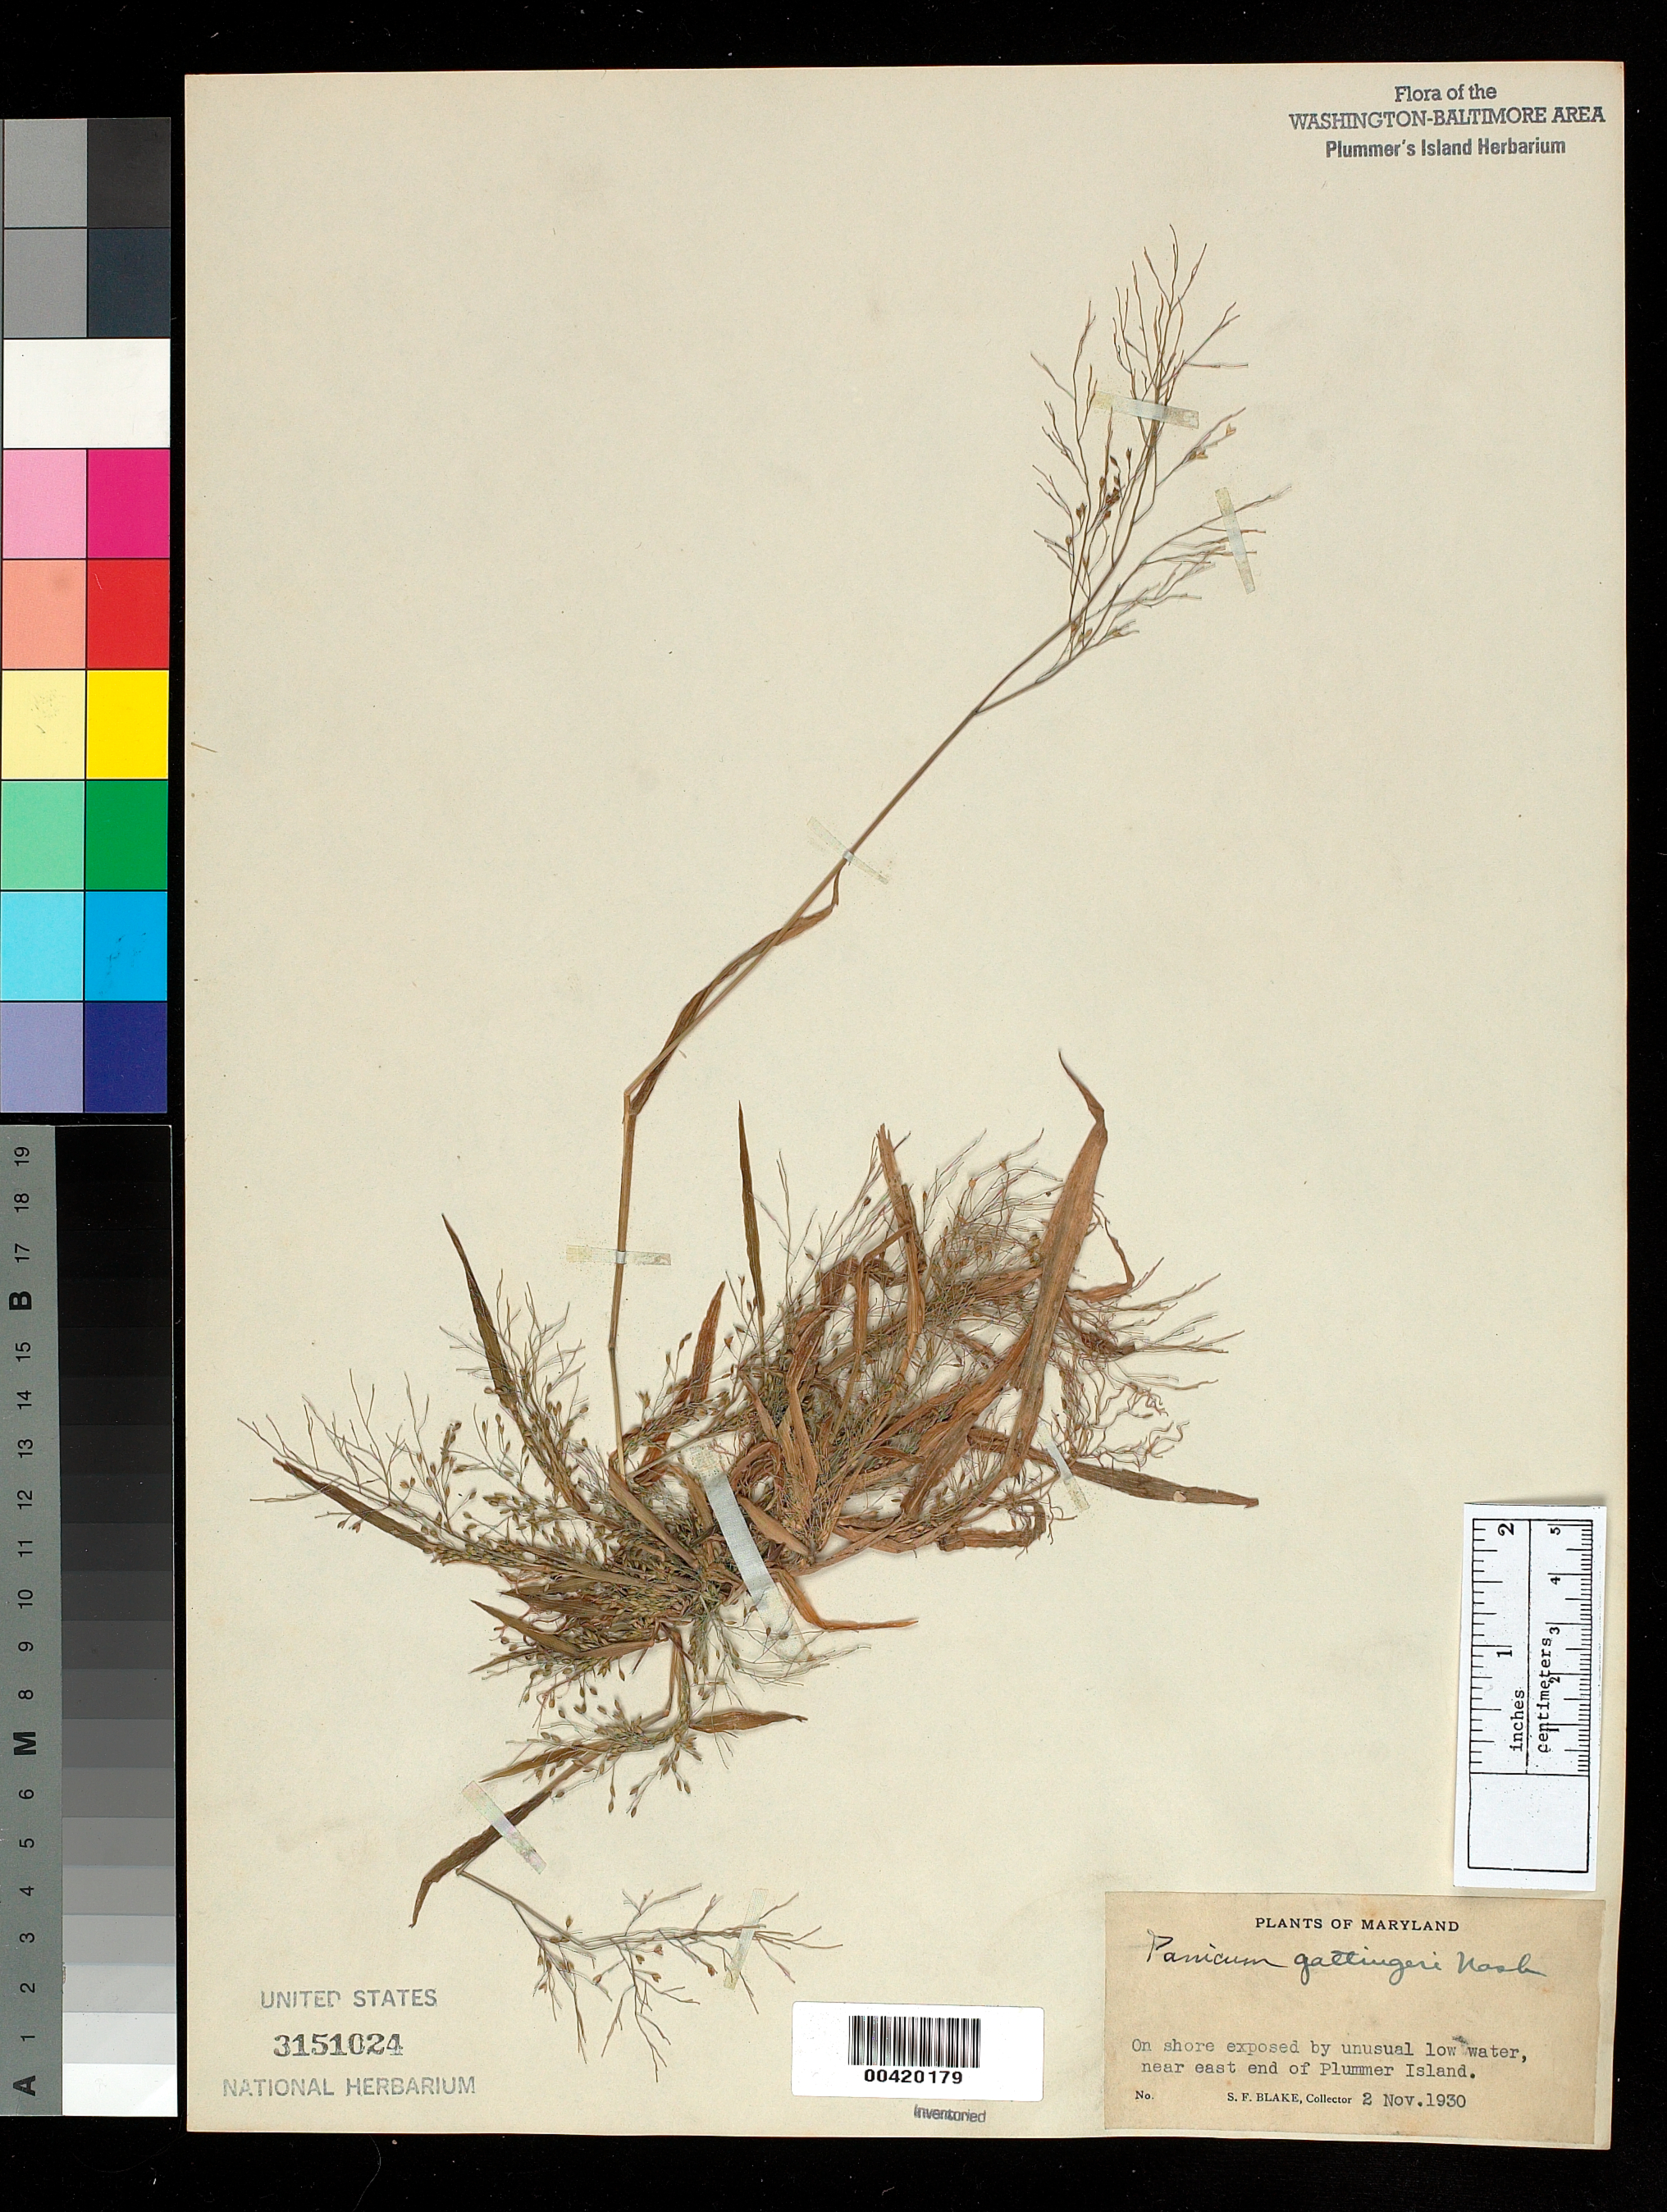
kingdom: Plantae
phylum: Tracheophyta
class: Liliopsida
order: Poales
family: Poaceae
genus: Panicum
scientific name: Panicum philadelphicum var. gattingeri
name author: (Nash) Freckmann & Lelong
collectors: S. Blake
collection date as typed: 02 Nov 1930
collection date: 1930-11-02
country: United States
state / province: Maryland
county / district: Montgomery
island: Plummers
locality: Plummer's Island; shore near east end C. & O. Canal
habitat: Shore exposed by unusual low water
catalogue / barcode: US 3151024